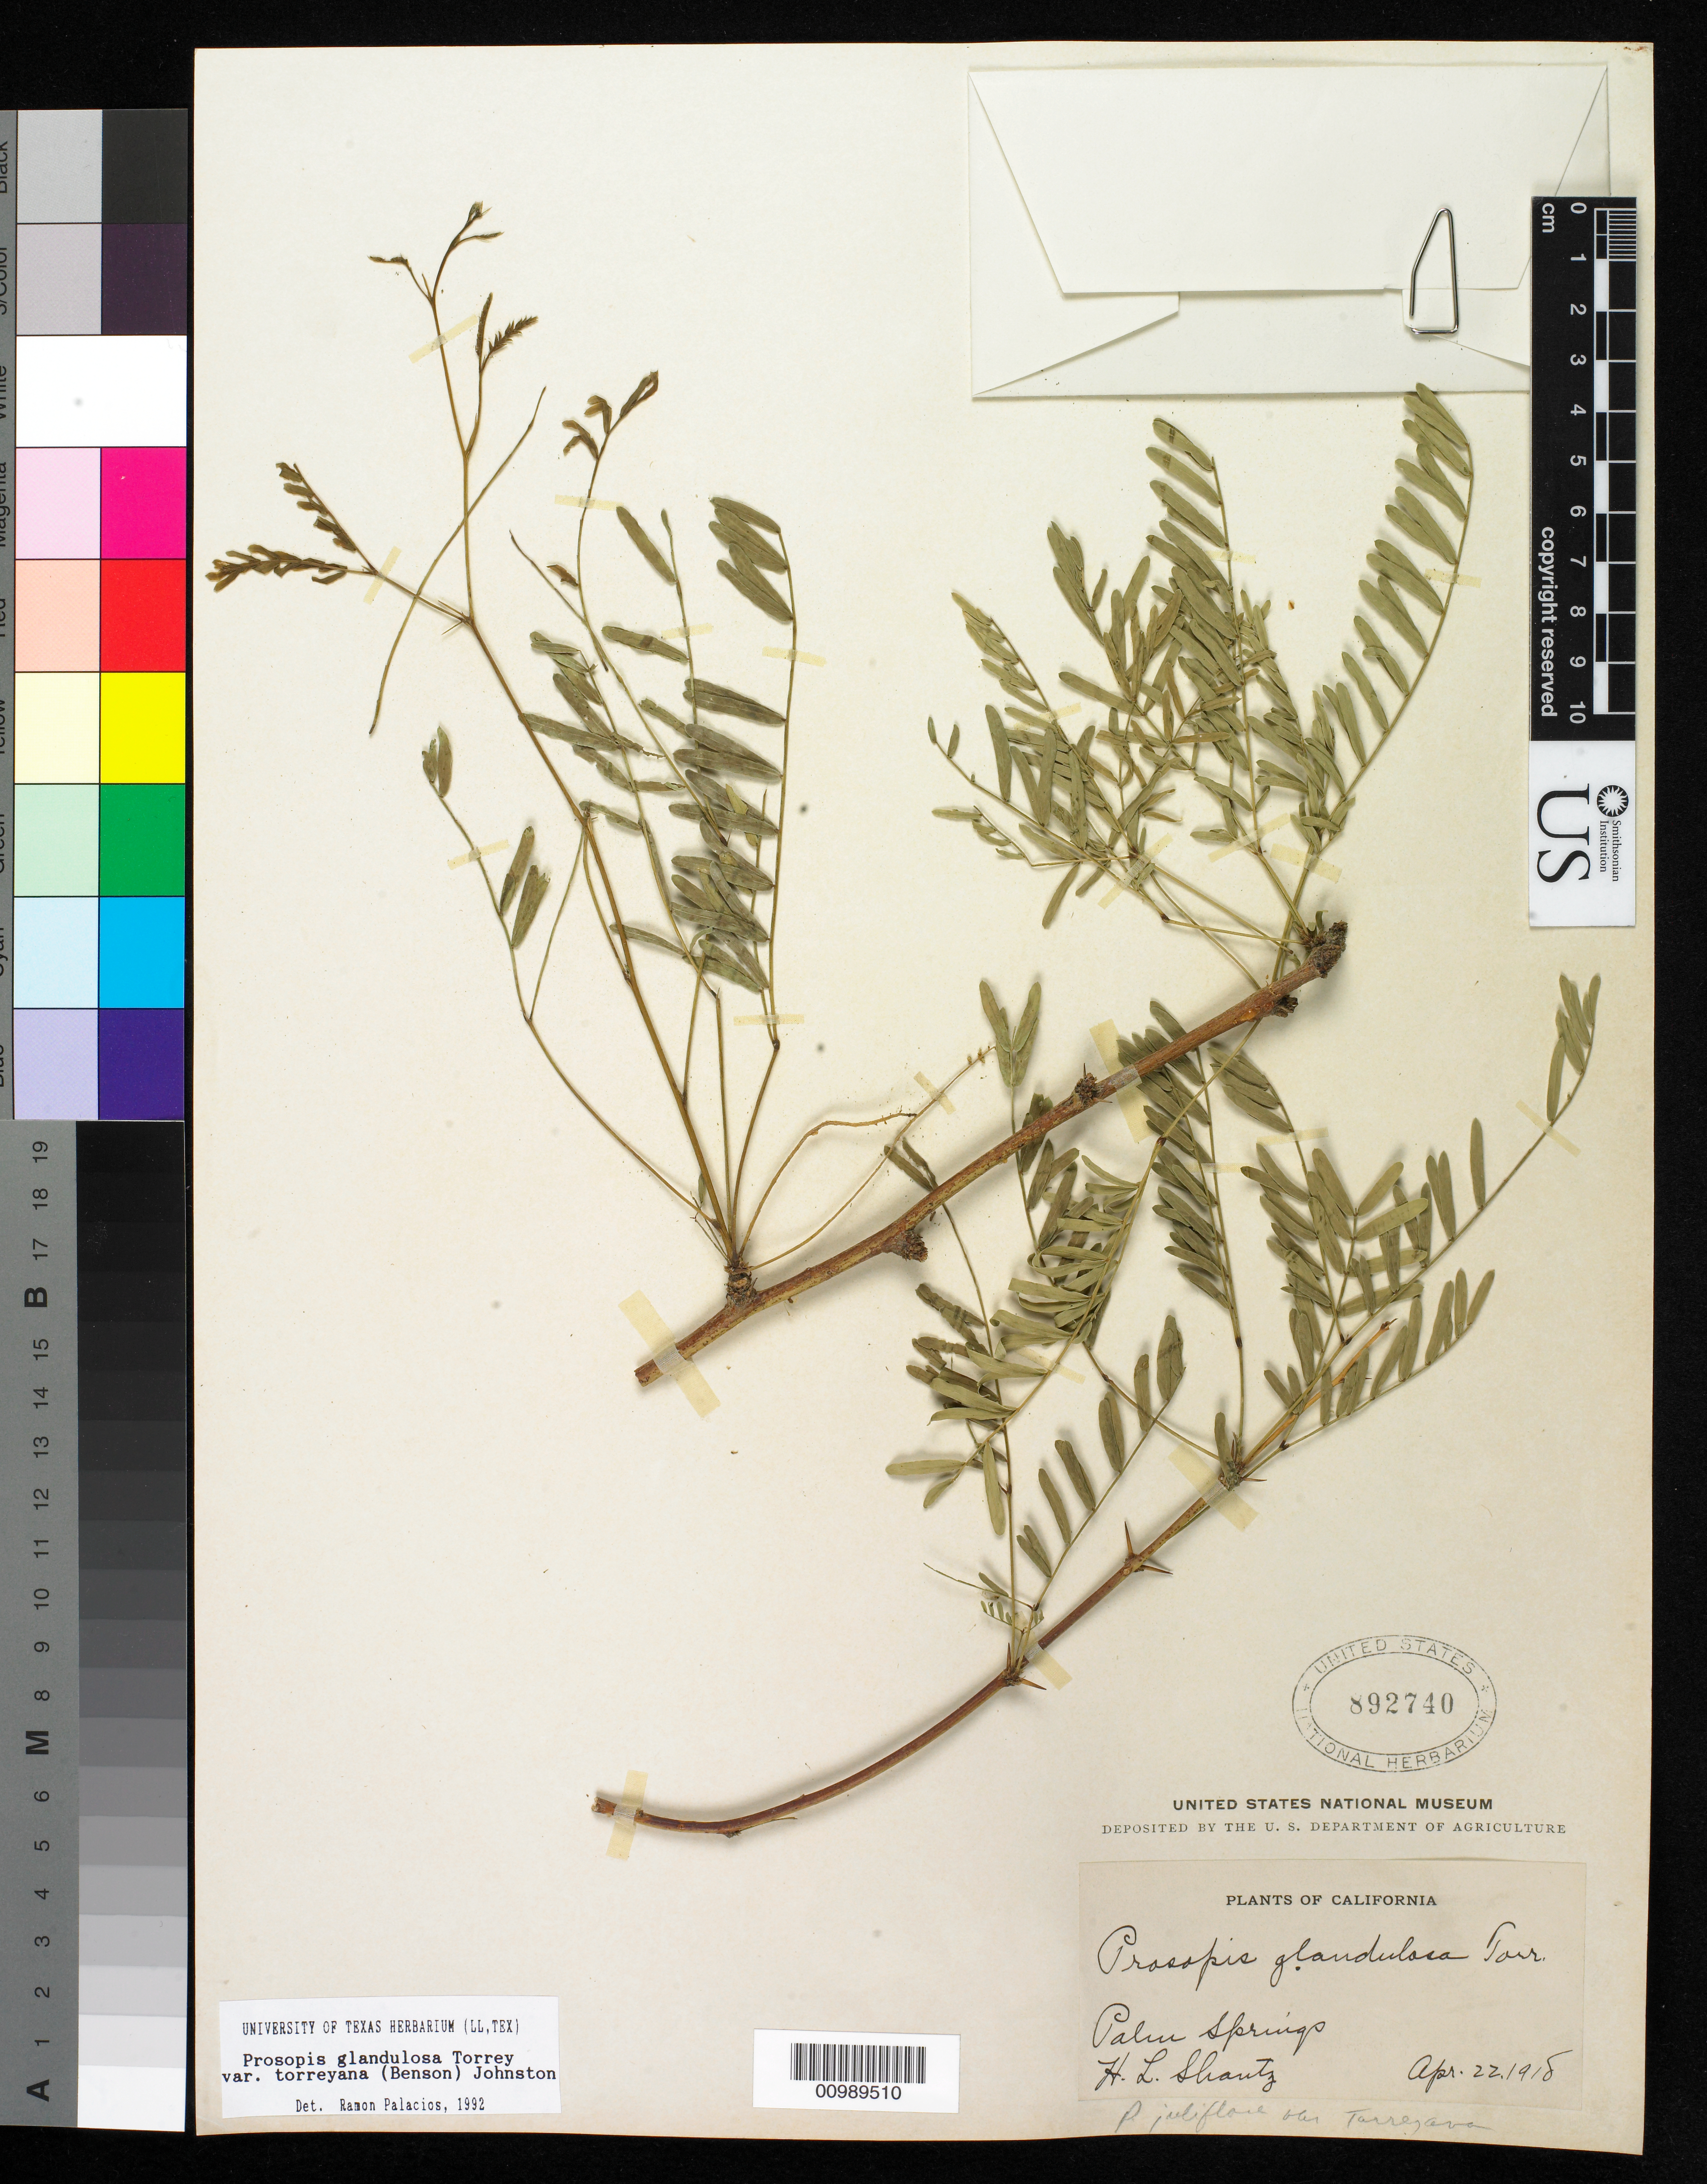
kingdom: Plantae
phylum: Tracheophyta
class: Magnoliopsida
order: Fabales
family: Fabaceae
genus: Neltuma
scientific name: Neltuma odorata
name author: (Torr. & Frém.) C. E. Hughes & G.P. Lewis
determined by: Strong, Mark T., (BOT), Smithsonian Institution - National Museum of Natural History (UNITED STATES)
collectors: H. Shantz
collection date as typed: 22 Apr 1910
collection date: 1910-04-22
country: United States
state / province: California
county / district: Riverside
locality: Palm Springs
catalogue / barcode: US 892740